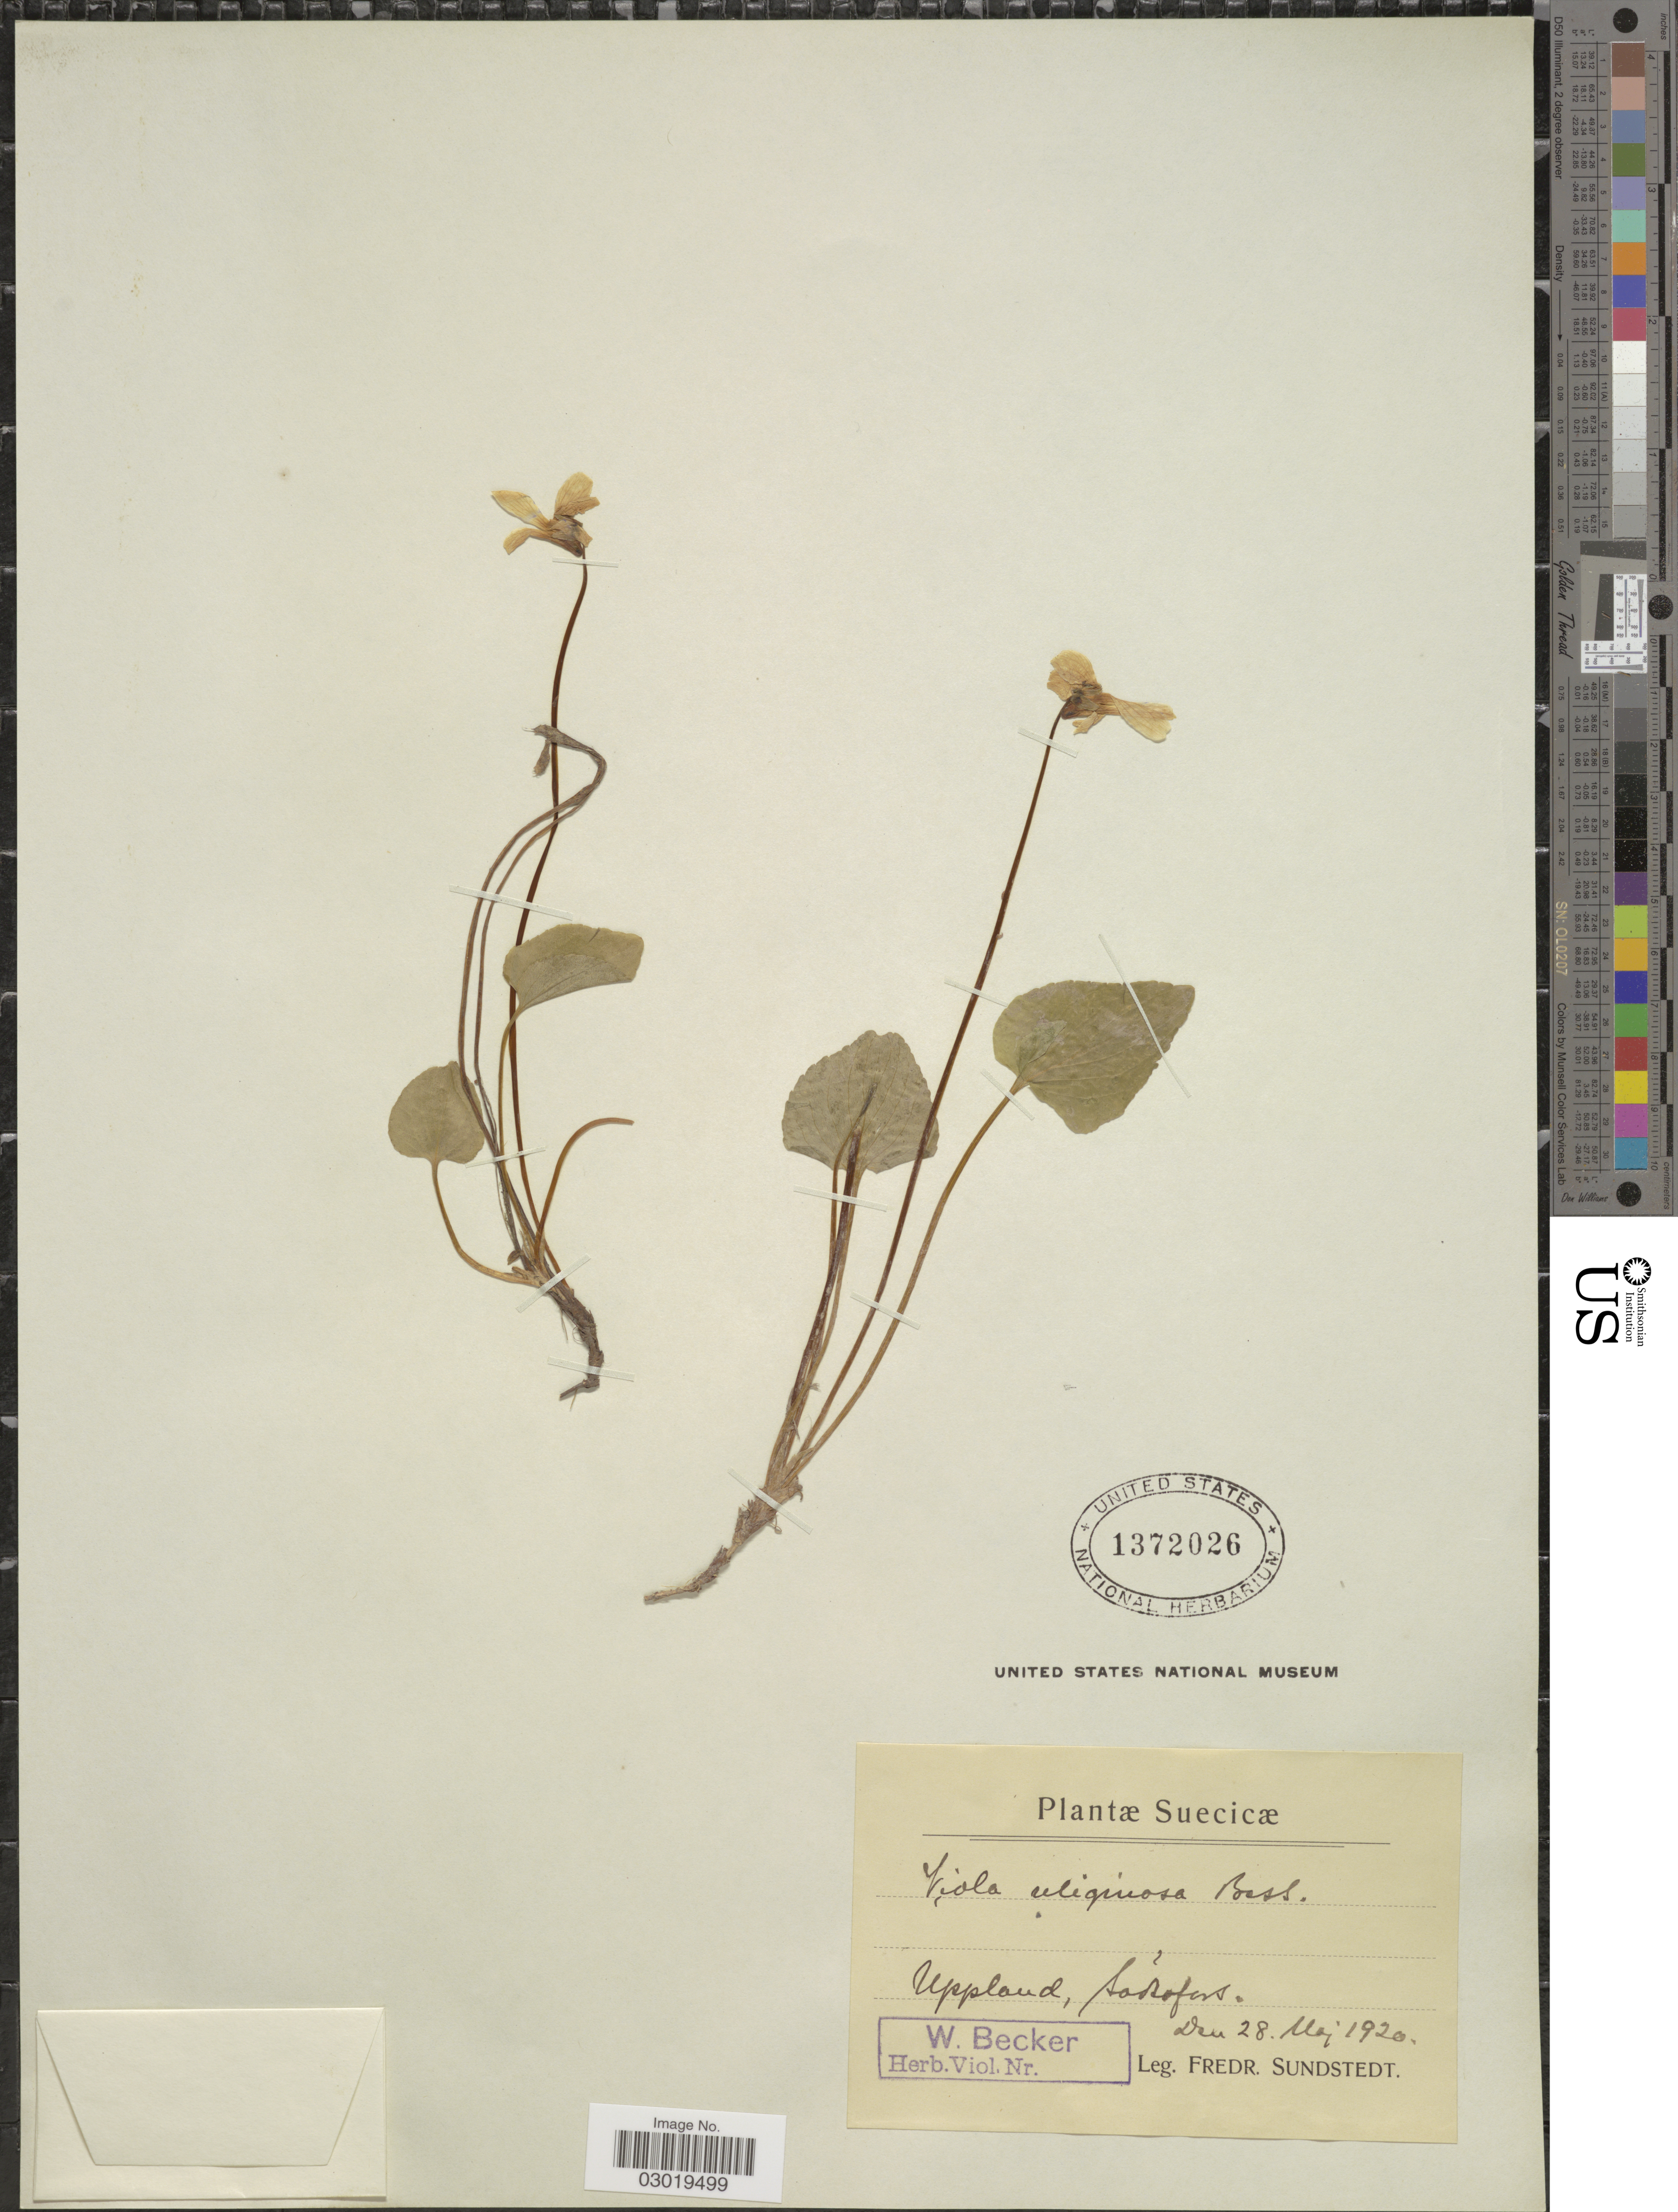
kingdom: Plantae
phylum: Tracheophyta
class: Magnoliopsida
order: Malpighiales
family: Violaceae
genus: Viola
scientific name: Viola uliginosa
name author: Besser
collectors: F. Sundstedt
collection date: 1920-05-28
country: Sweden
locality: Uppland, Sodeofors.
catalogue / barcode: US 1372026